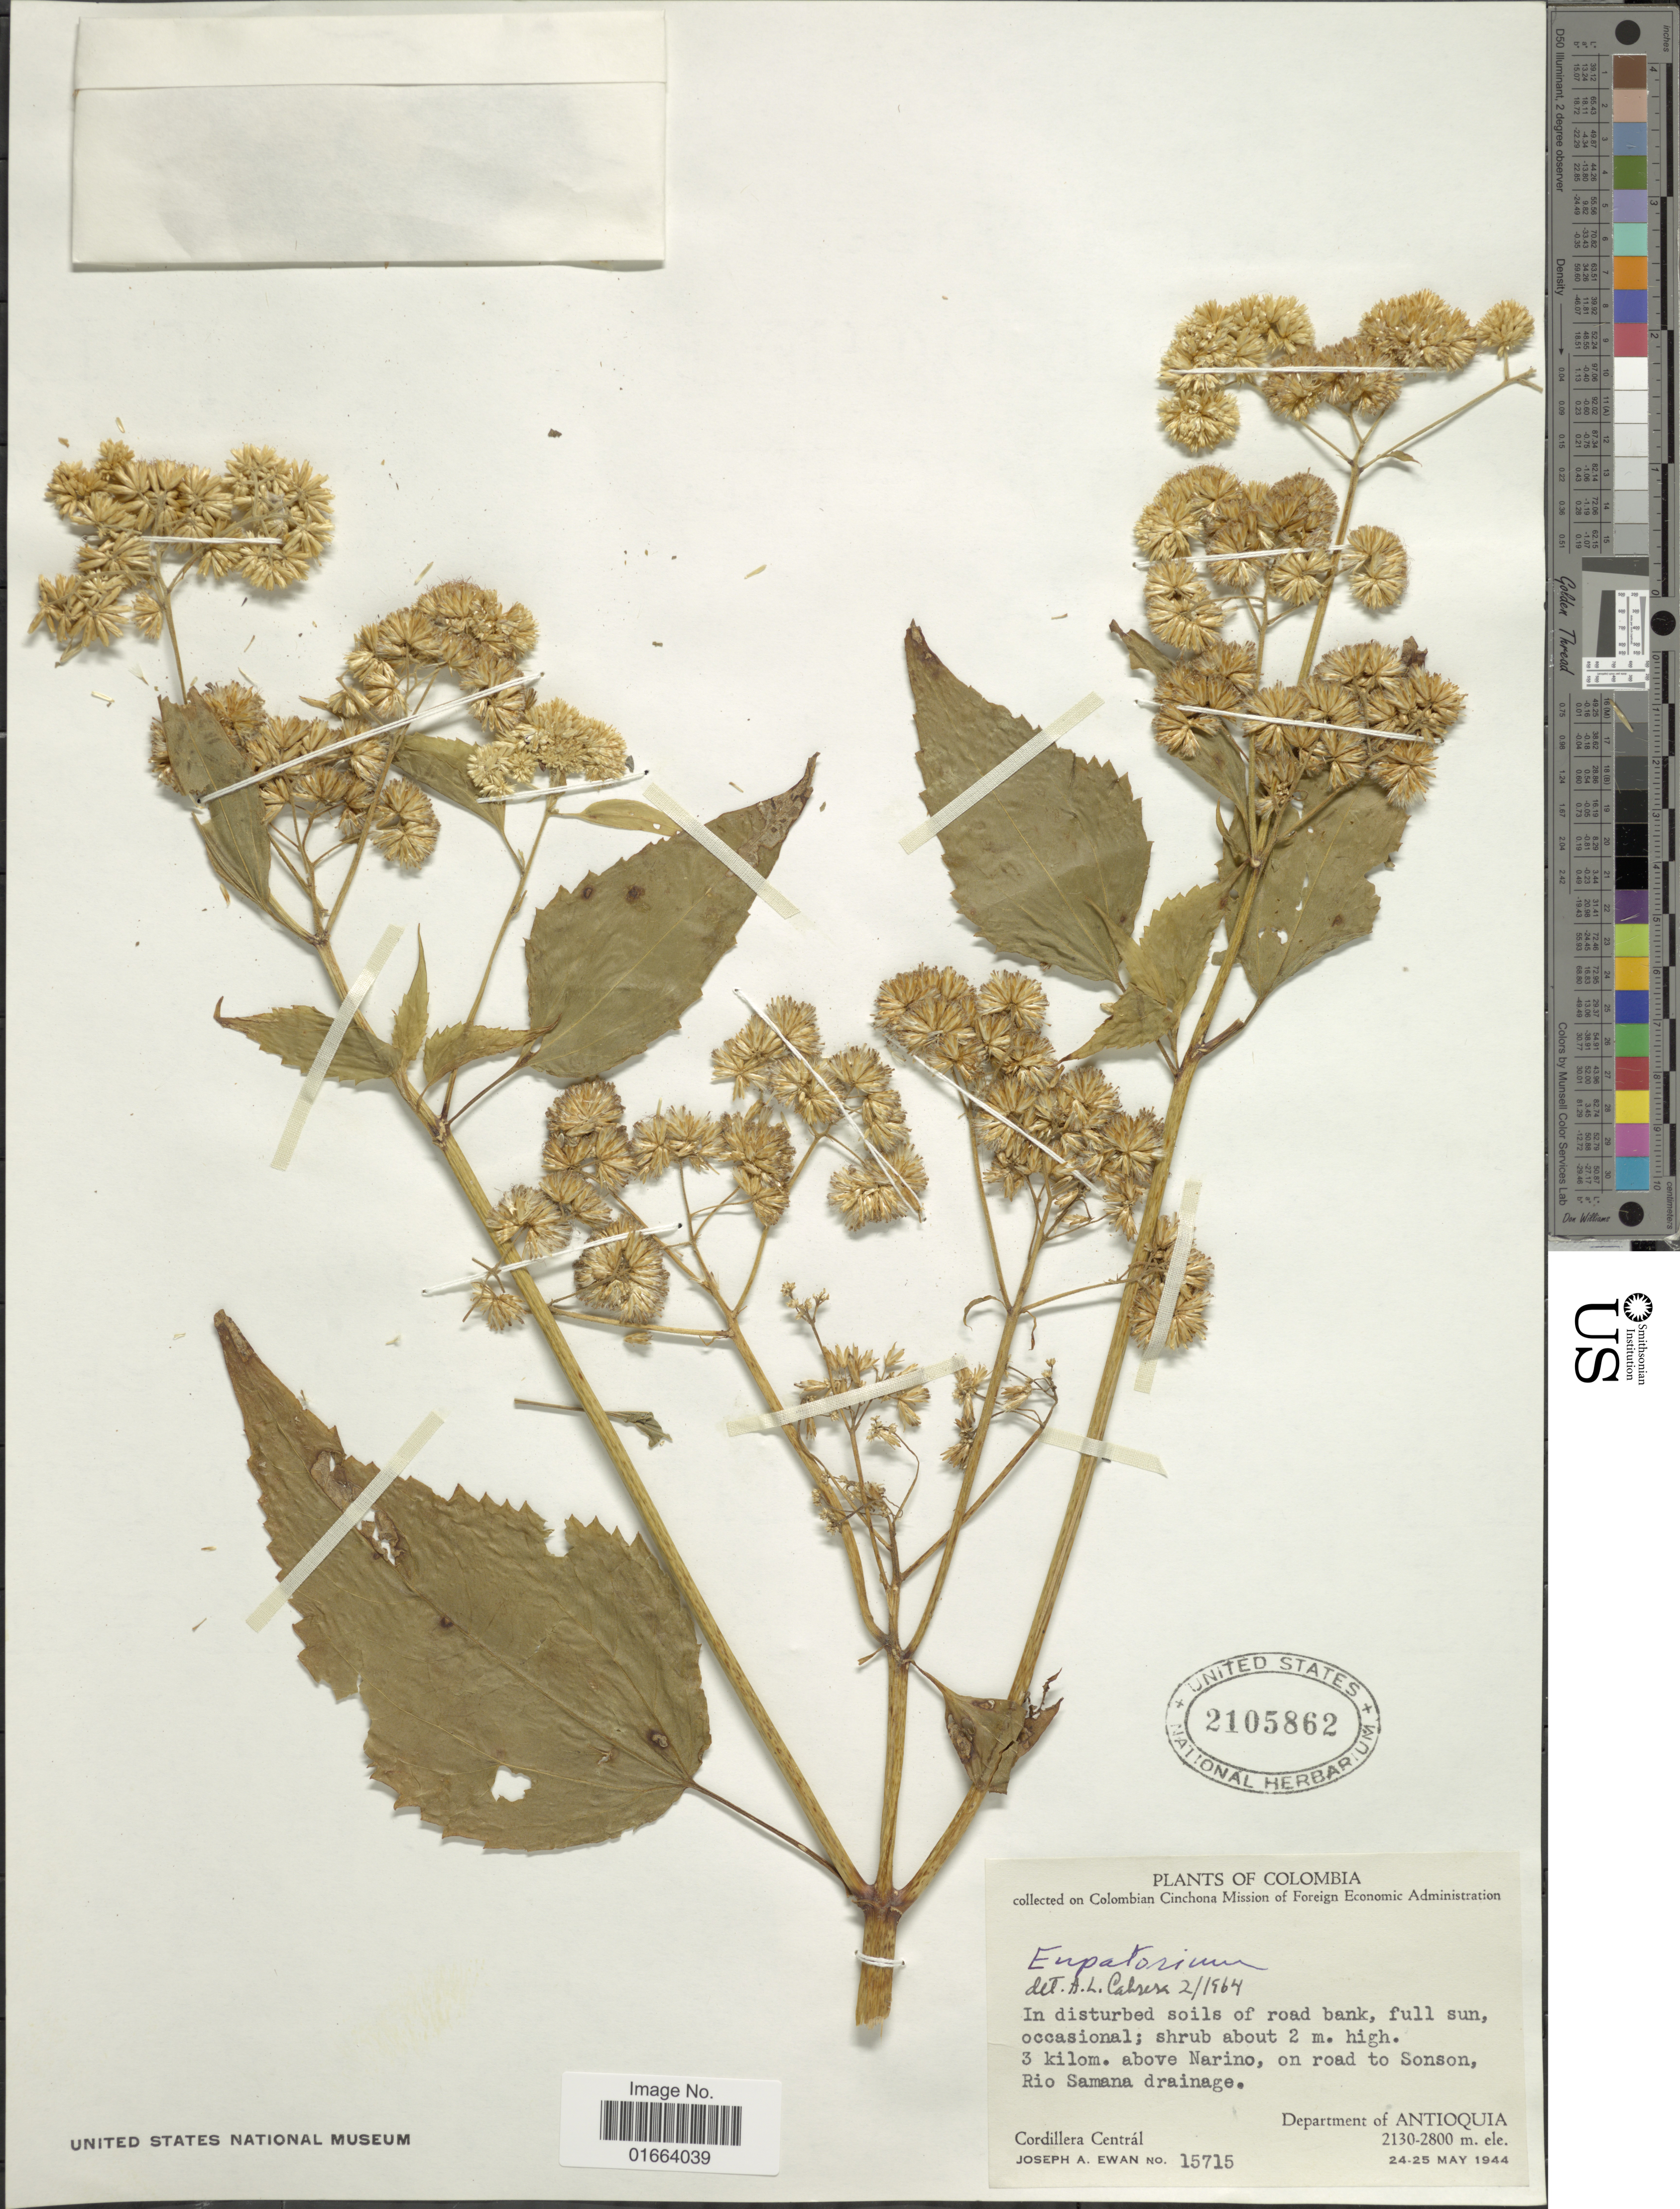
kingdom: Plantae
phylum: Tracheophyta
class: Magnoliopsida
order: Asterales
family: Asteraceae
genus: Critoniella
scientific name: Critoniella acuminata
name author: (Kunth) R.M. King & H. Rob.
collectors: J. A. Ewan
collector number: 15715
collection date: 1944-05-24/1944-05-25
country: Colombia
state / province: Antioquia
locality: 3 kilom. above Narino, on road to Sonson, Rio Samana drainage. Cordillera Centrál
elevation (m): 2130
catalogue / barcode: US 2105862